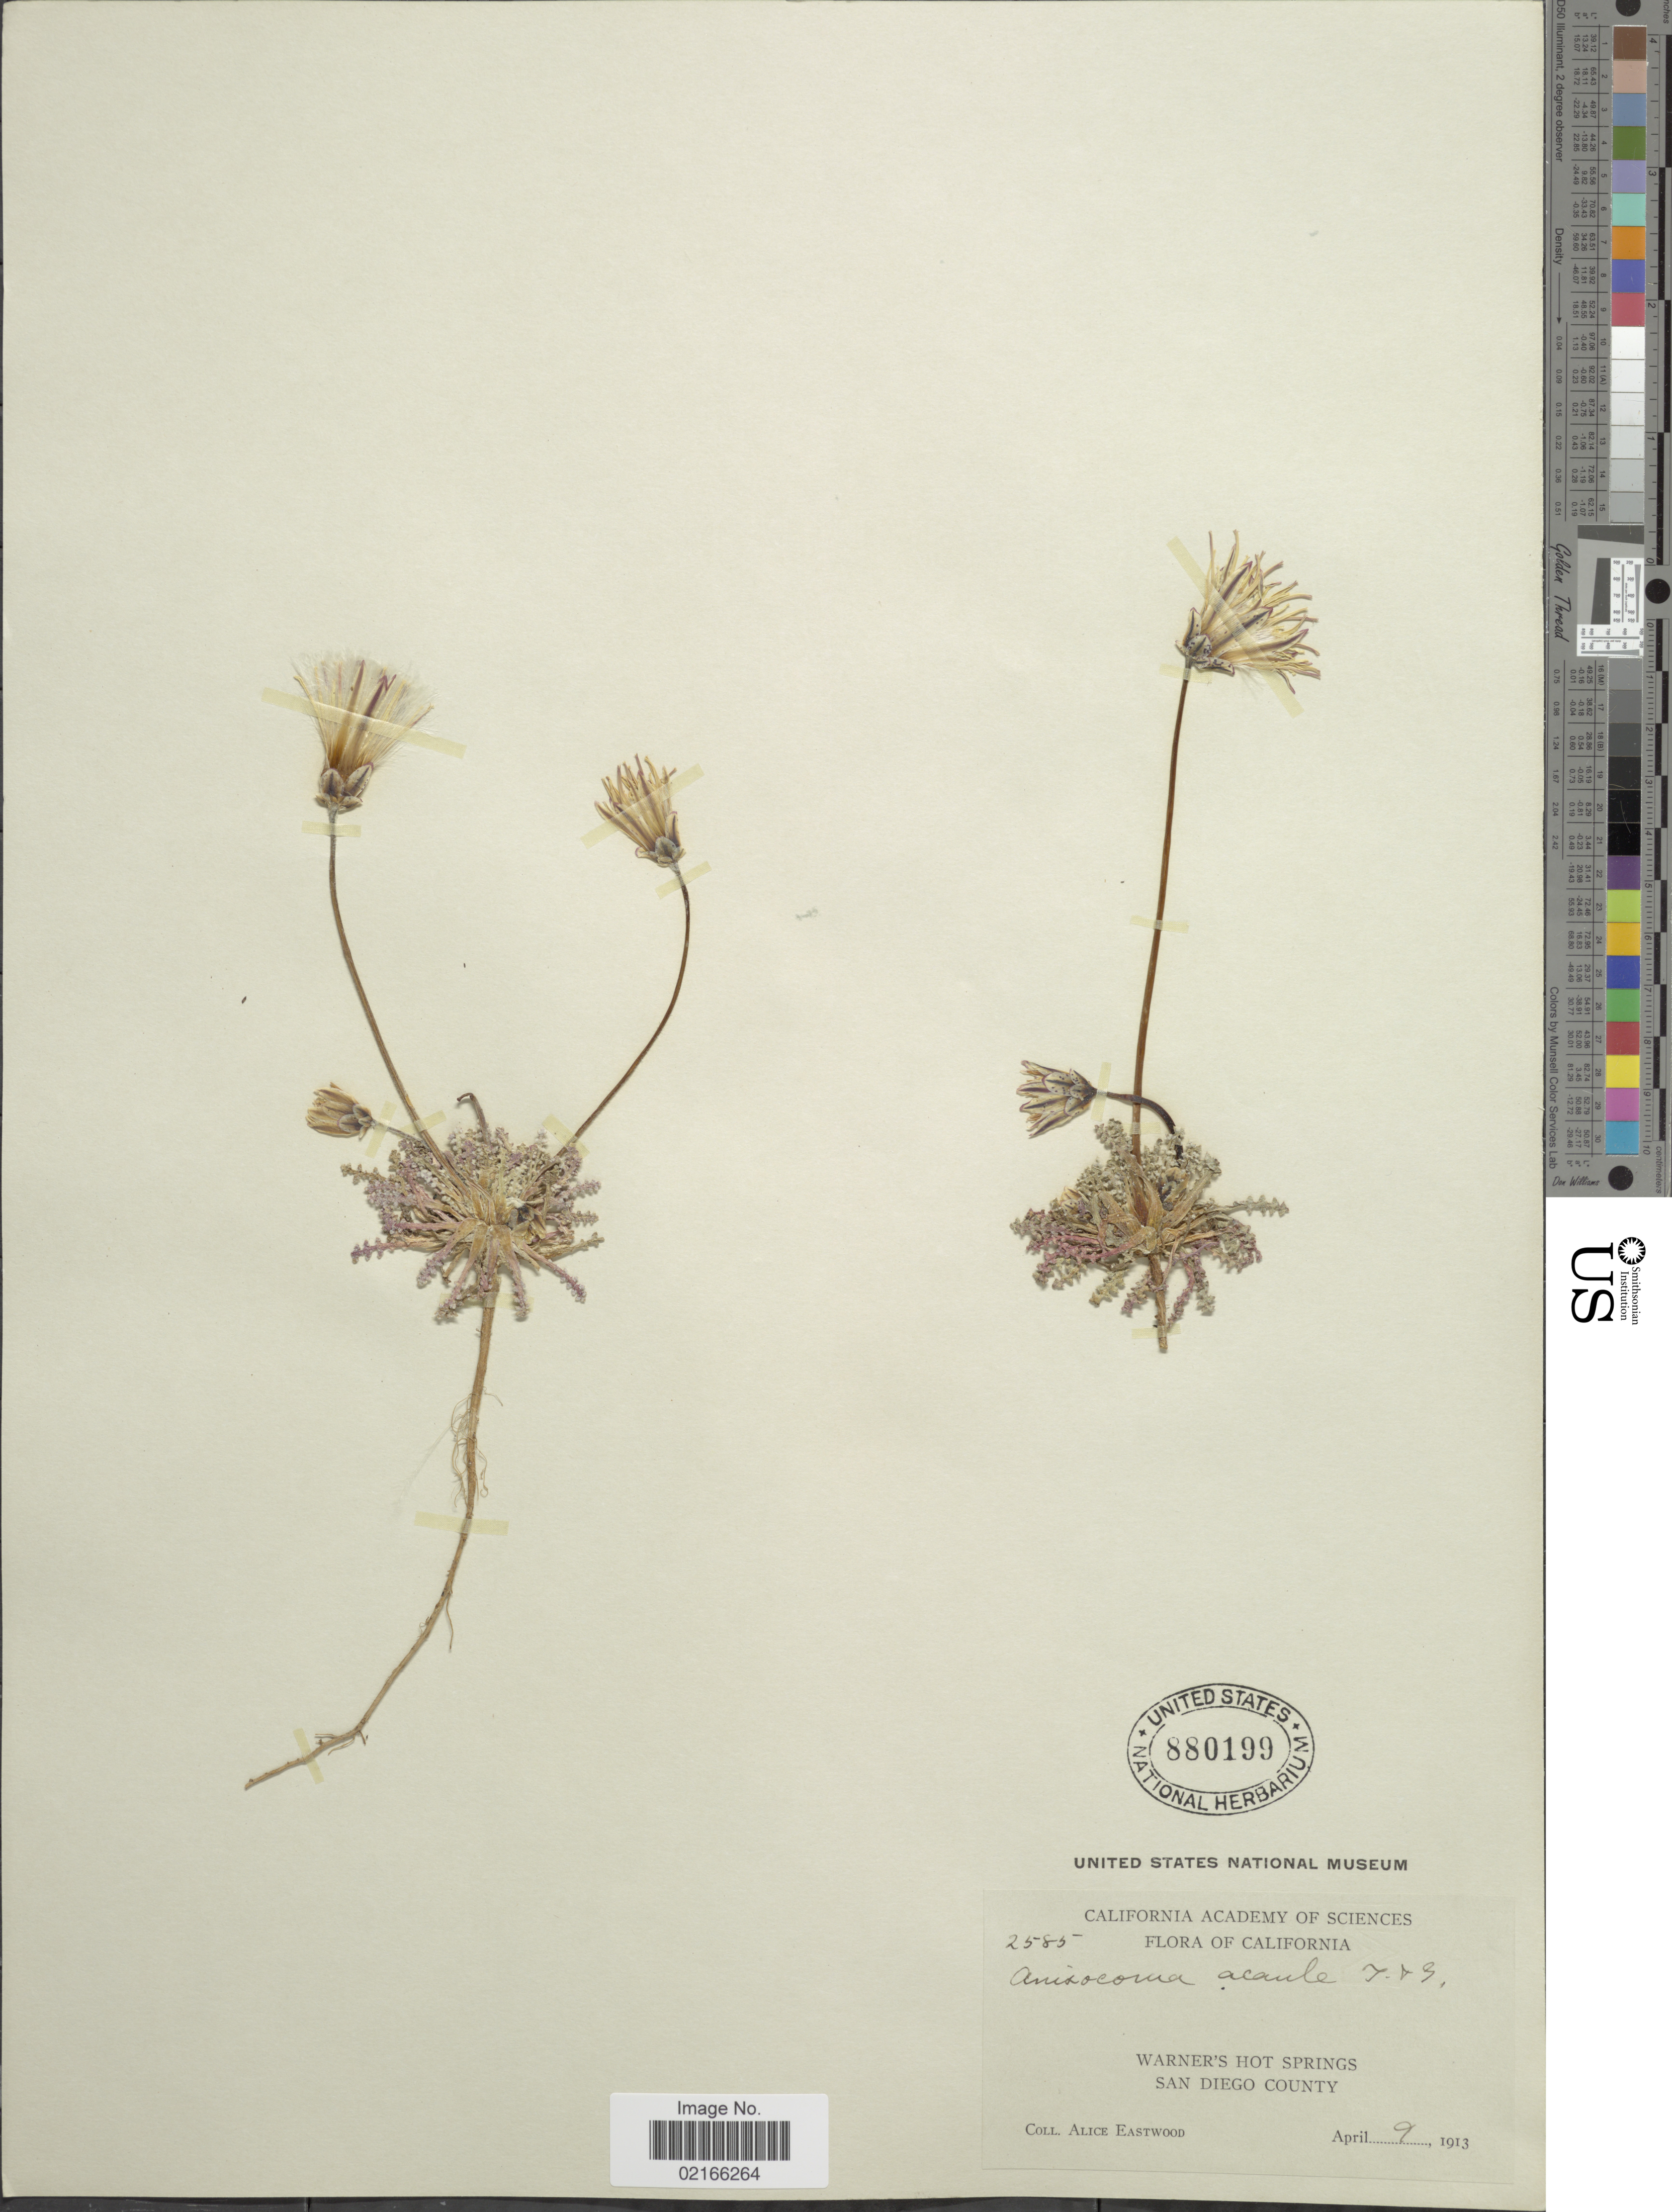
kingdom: Plantae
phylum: Tracheophyta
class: Magnoliopsida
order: Asterales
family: Asteraceae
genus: Anisocoma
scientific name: Anisocoma acaulis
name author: Torr. & A. Gray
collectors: A. Eastwood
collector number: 2585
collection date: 1913-04-09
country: United States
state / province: California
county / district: San Diego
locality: Warner's Hot Springs. San Diego County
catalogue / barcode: US 880199